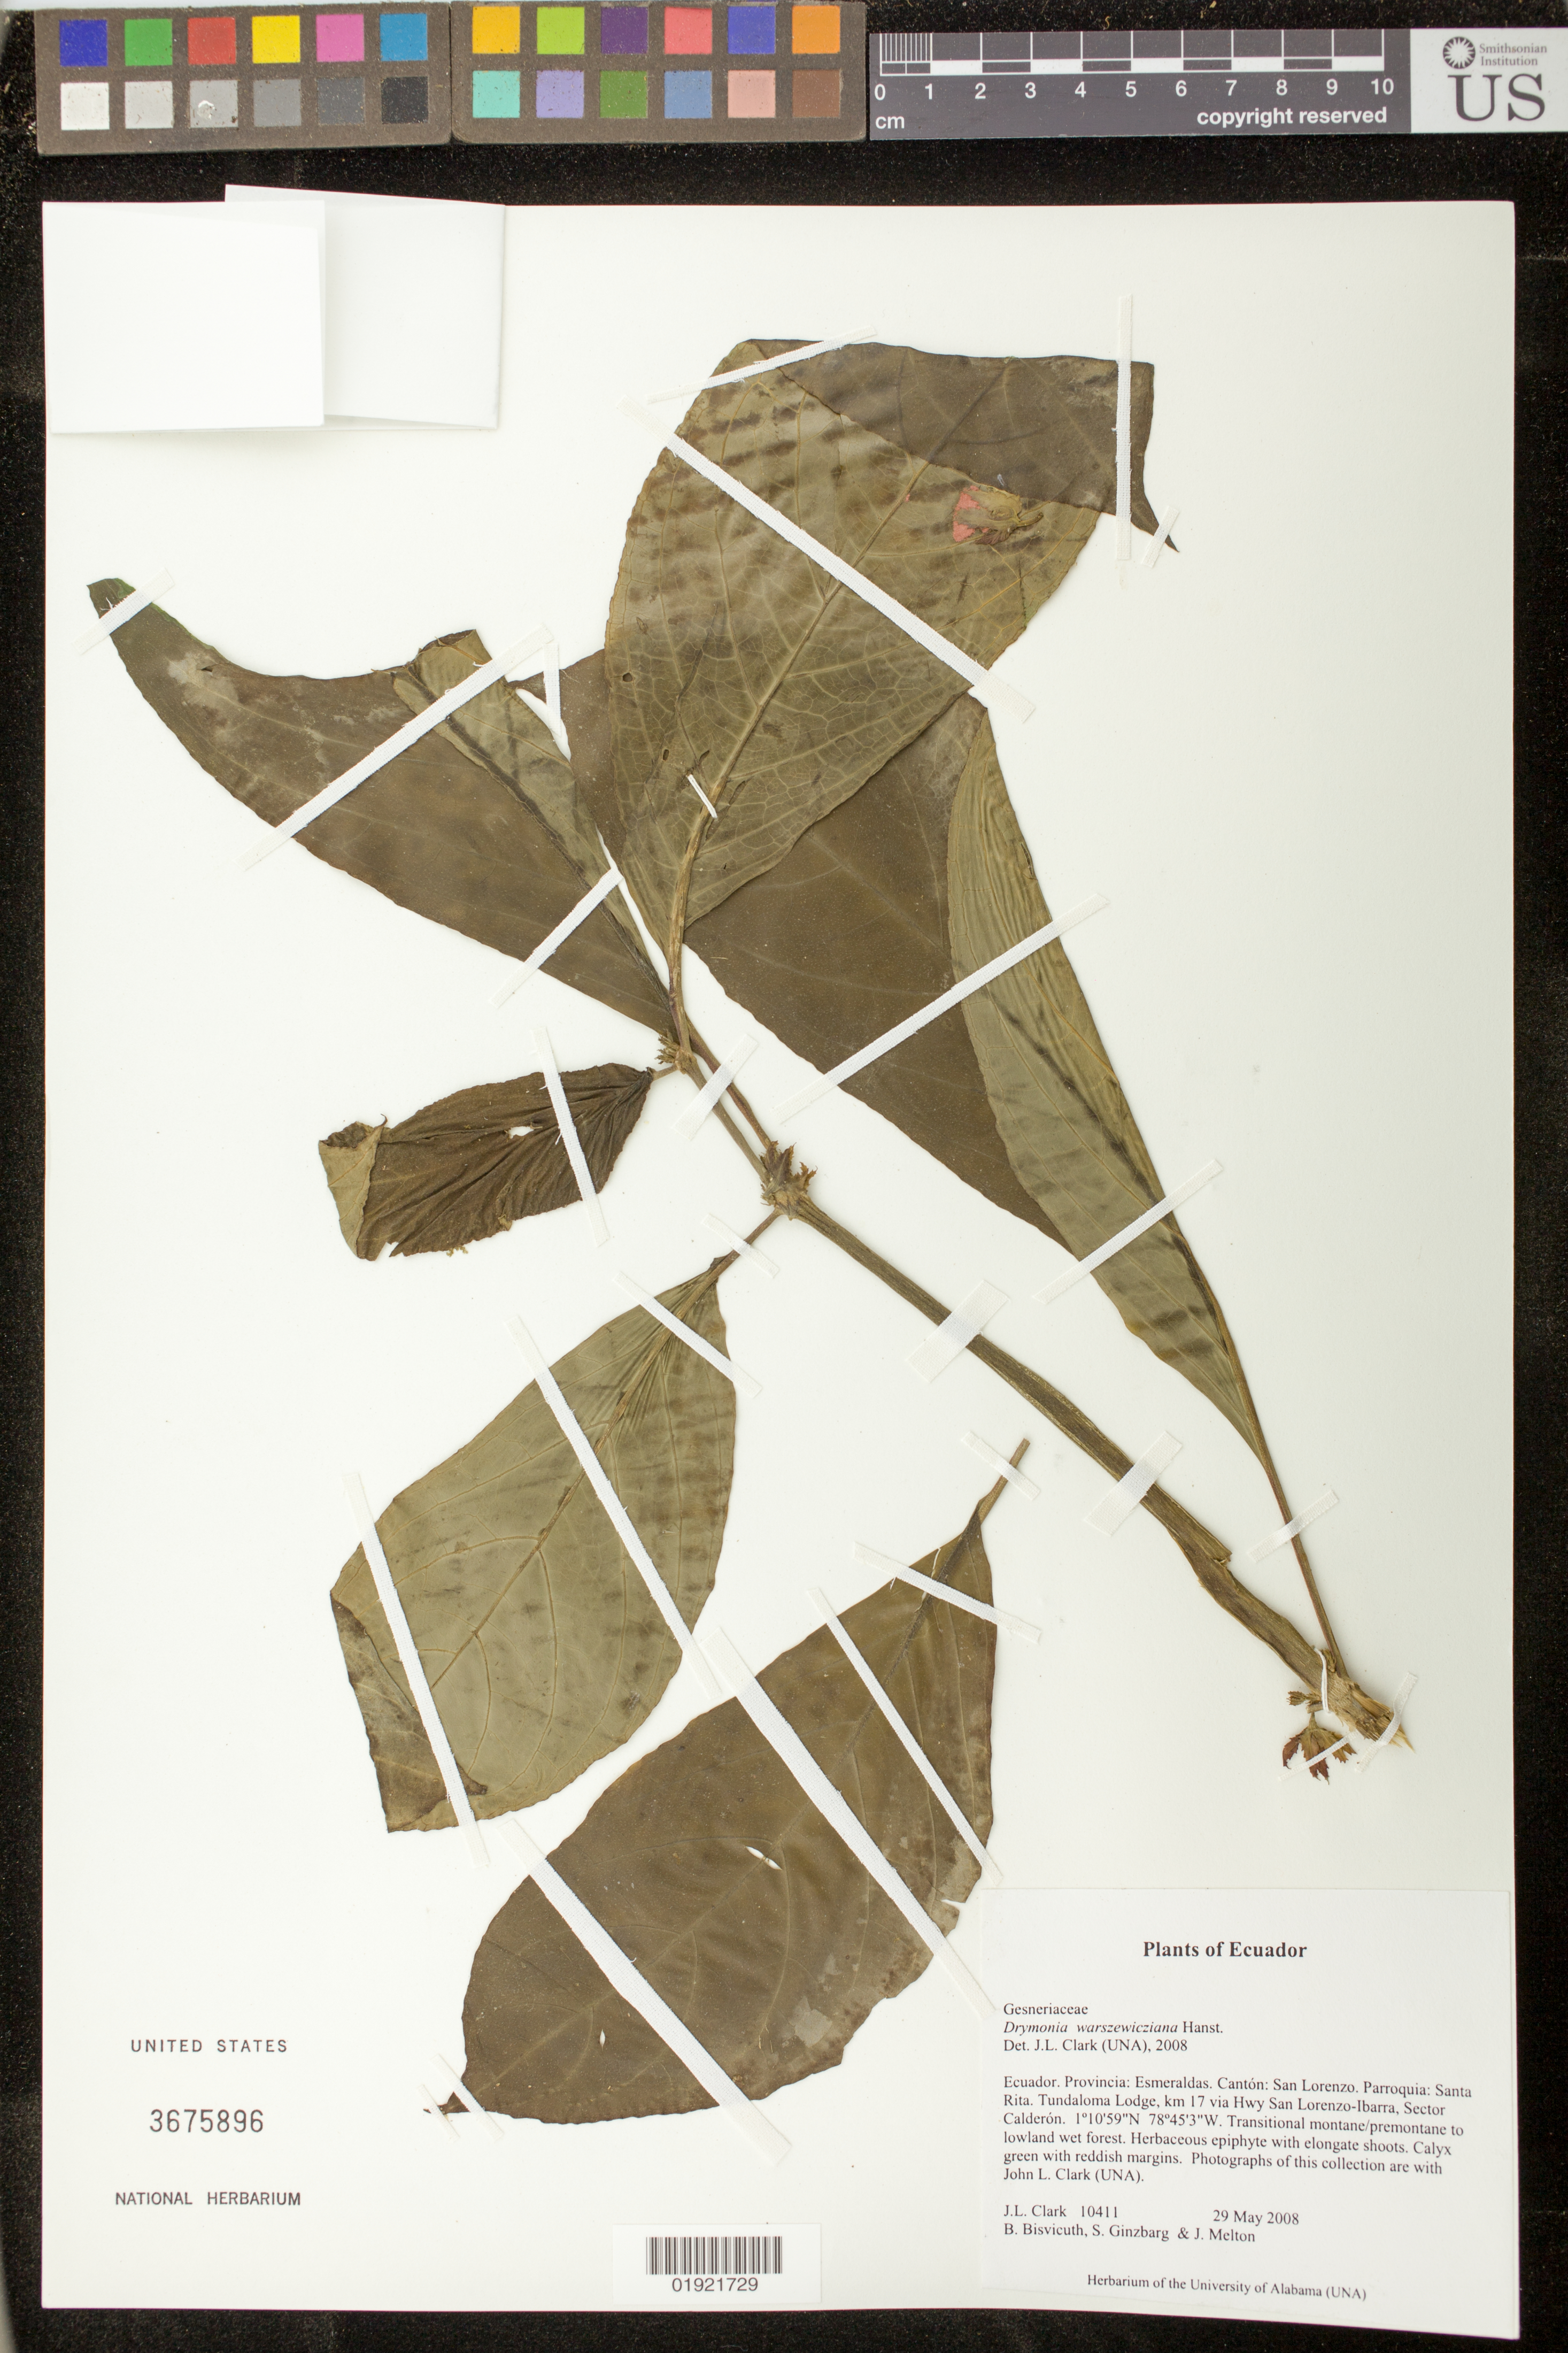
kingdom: Plantae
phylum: Tracheophyta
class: Magnoliopsida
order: Lamiales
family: Gesneriaceae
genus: Drymonia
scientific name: Drymonia warszewicziana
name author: Hanst.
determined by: Clark, J. L., (SEL), The Marie Selby Botanical Garden (UNITED STATES)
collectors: J. L. Clark, B. Bisvicuth, S. Ginzbarg & J. Melton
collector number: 10411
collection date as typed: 29 May 2008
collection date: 2008-05-29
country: Ecuador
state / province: Esmeraldas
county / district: San Lorenzo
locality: Parroquia: Santa Rita. Tundaloma Lodge, km 17 via Hwy San Lorenzo-Ibarra, Sector Calderon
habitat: Transitional montane/premontane to lowland wet forest.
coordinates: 1 10 59 N, 78 45 3 W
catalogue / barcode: US 3675896